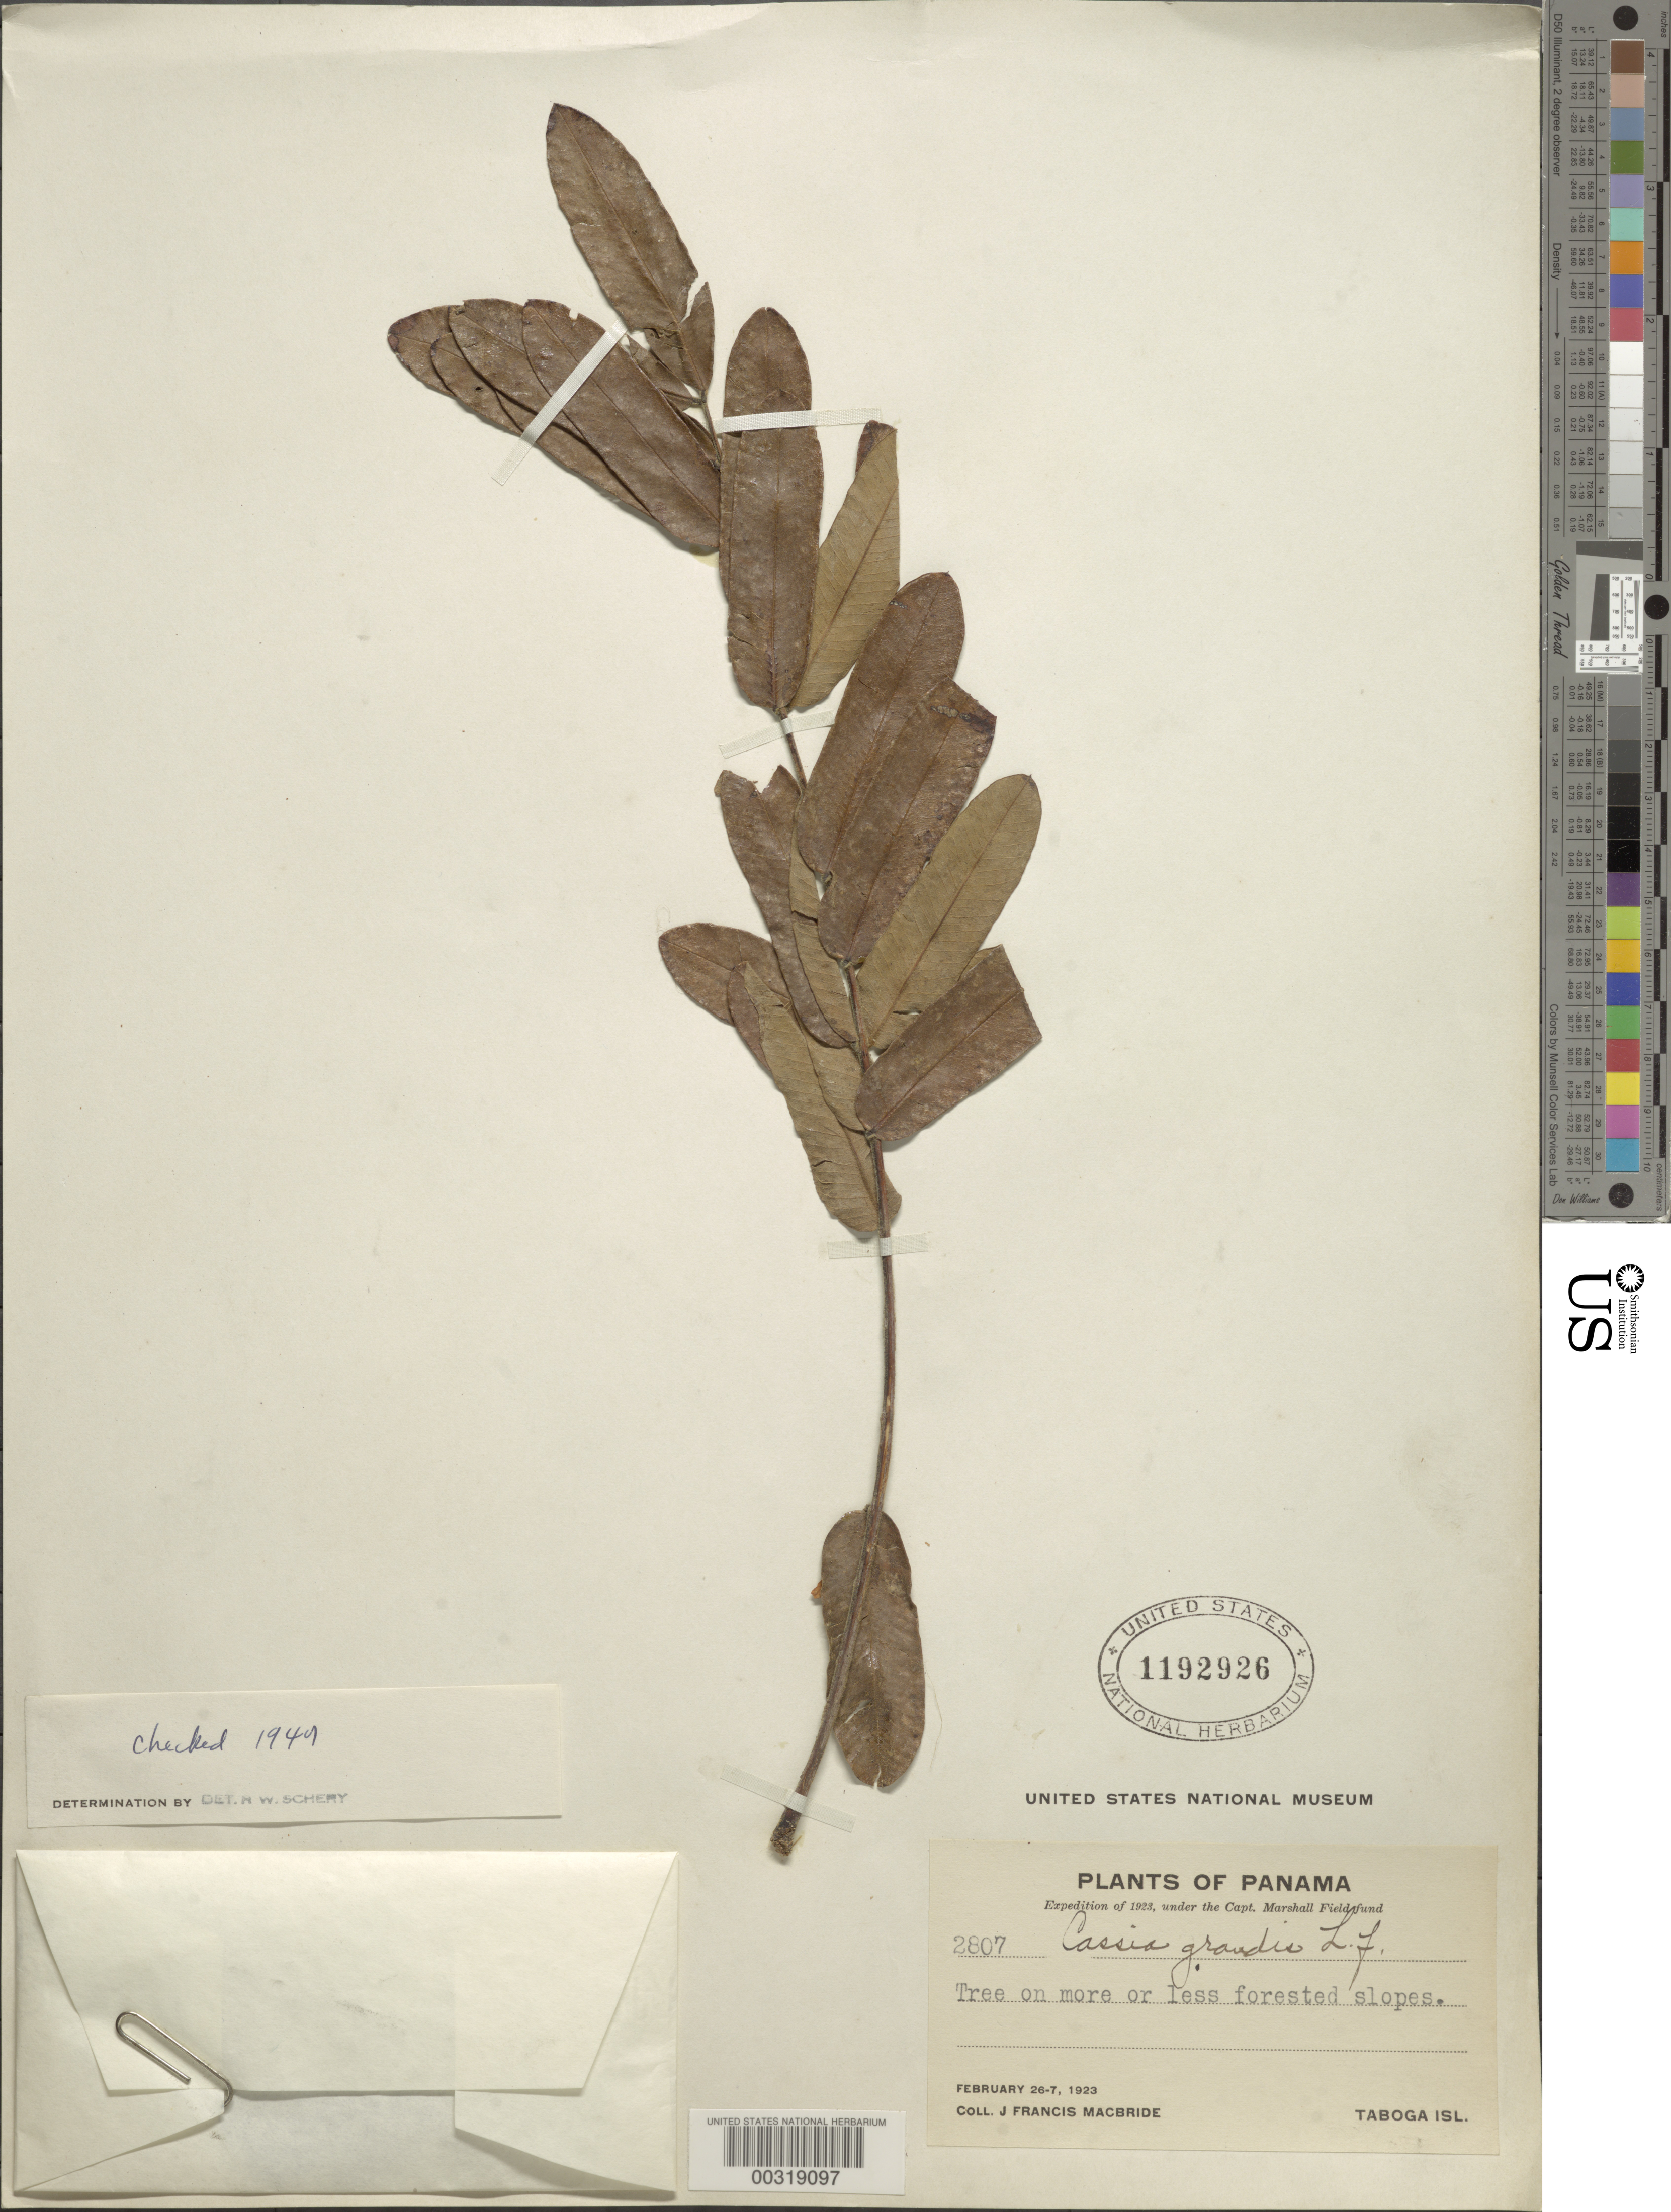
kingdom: Plantae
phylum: Tracheophyta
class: Magnoliopsida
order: Fabales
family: Fabaceae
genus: Cassia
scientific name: Cassia grandis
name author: L. f.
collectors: J. F. Macbride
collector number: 2807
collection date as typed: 26 Feb 1923 and 27 Feb 1923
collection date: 1923-02-26,1923-02-27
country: Panama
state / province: Panamá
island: Taboga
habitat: Forested slopes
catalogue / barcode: US 1192926